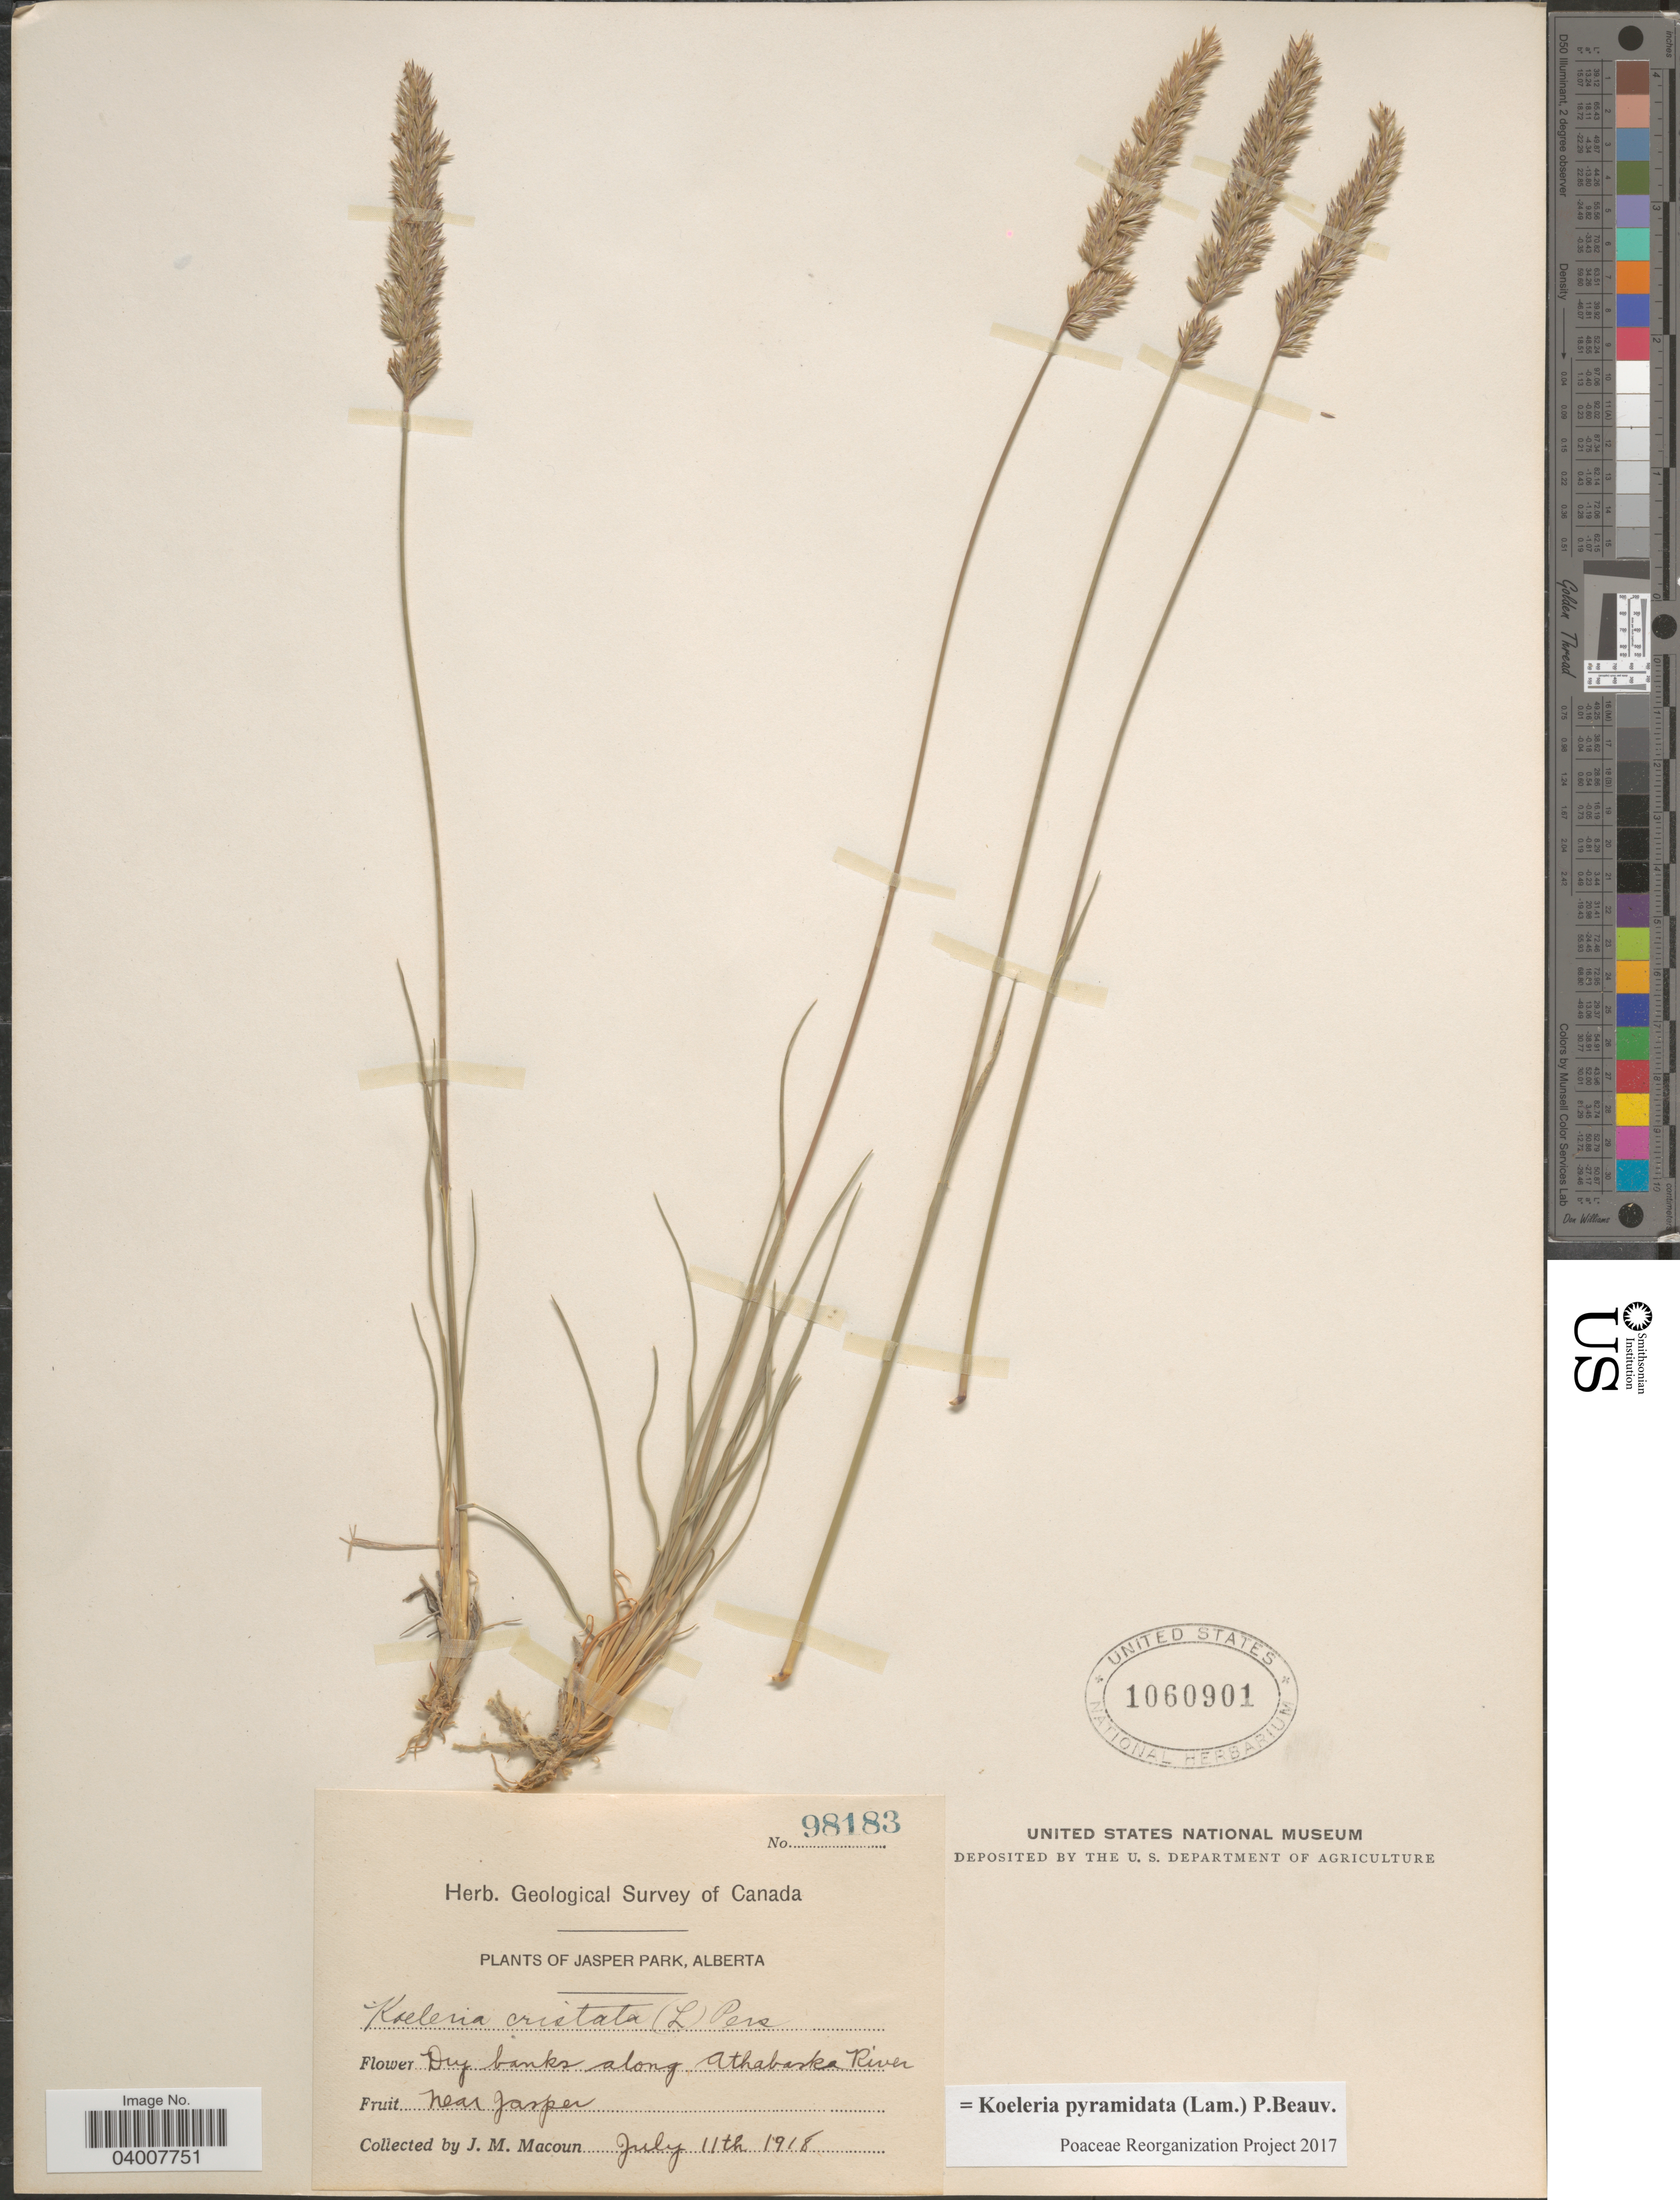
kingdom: Plantae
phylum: Tracheophyta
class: Liliopsida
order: Poales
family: Poaceae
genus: Koeleria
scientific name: Koeleria pyramidata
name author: (Lam.) P. Beauv.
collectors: J. M. Macoun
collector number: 98183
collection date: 1918-07-11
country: Canada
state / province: Alberta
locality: Jasper Park. Dry banks along Athabaska River. Near Jasper.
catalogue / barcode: US 1060901